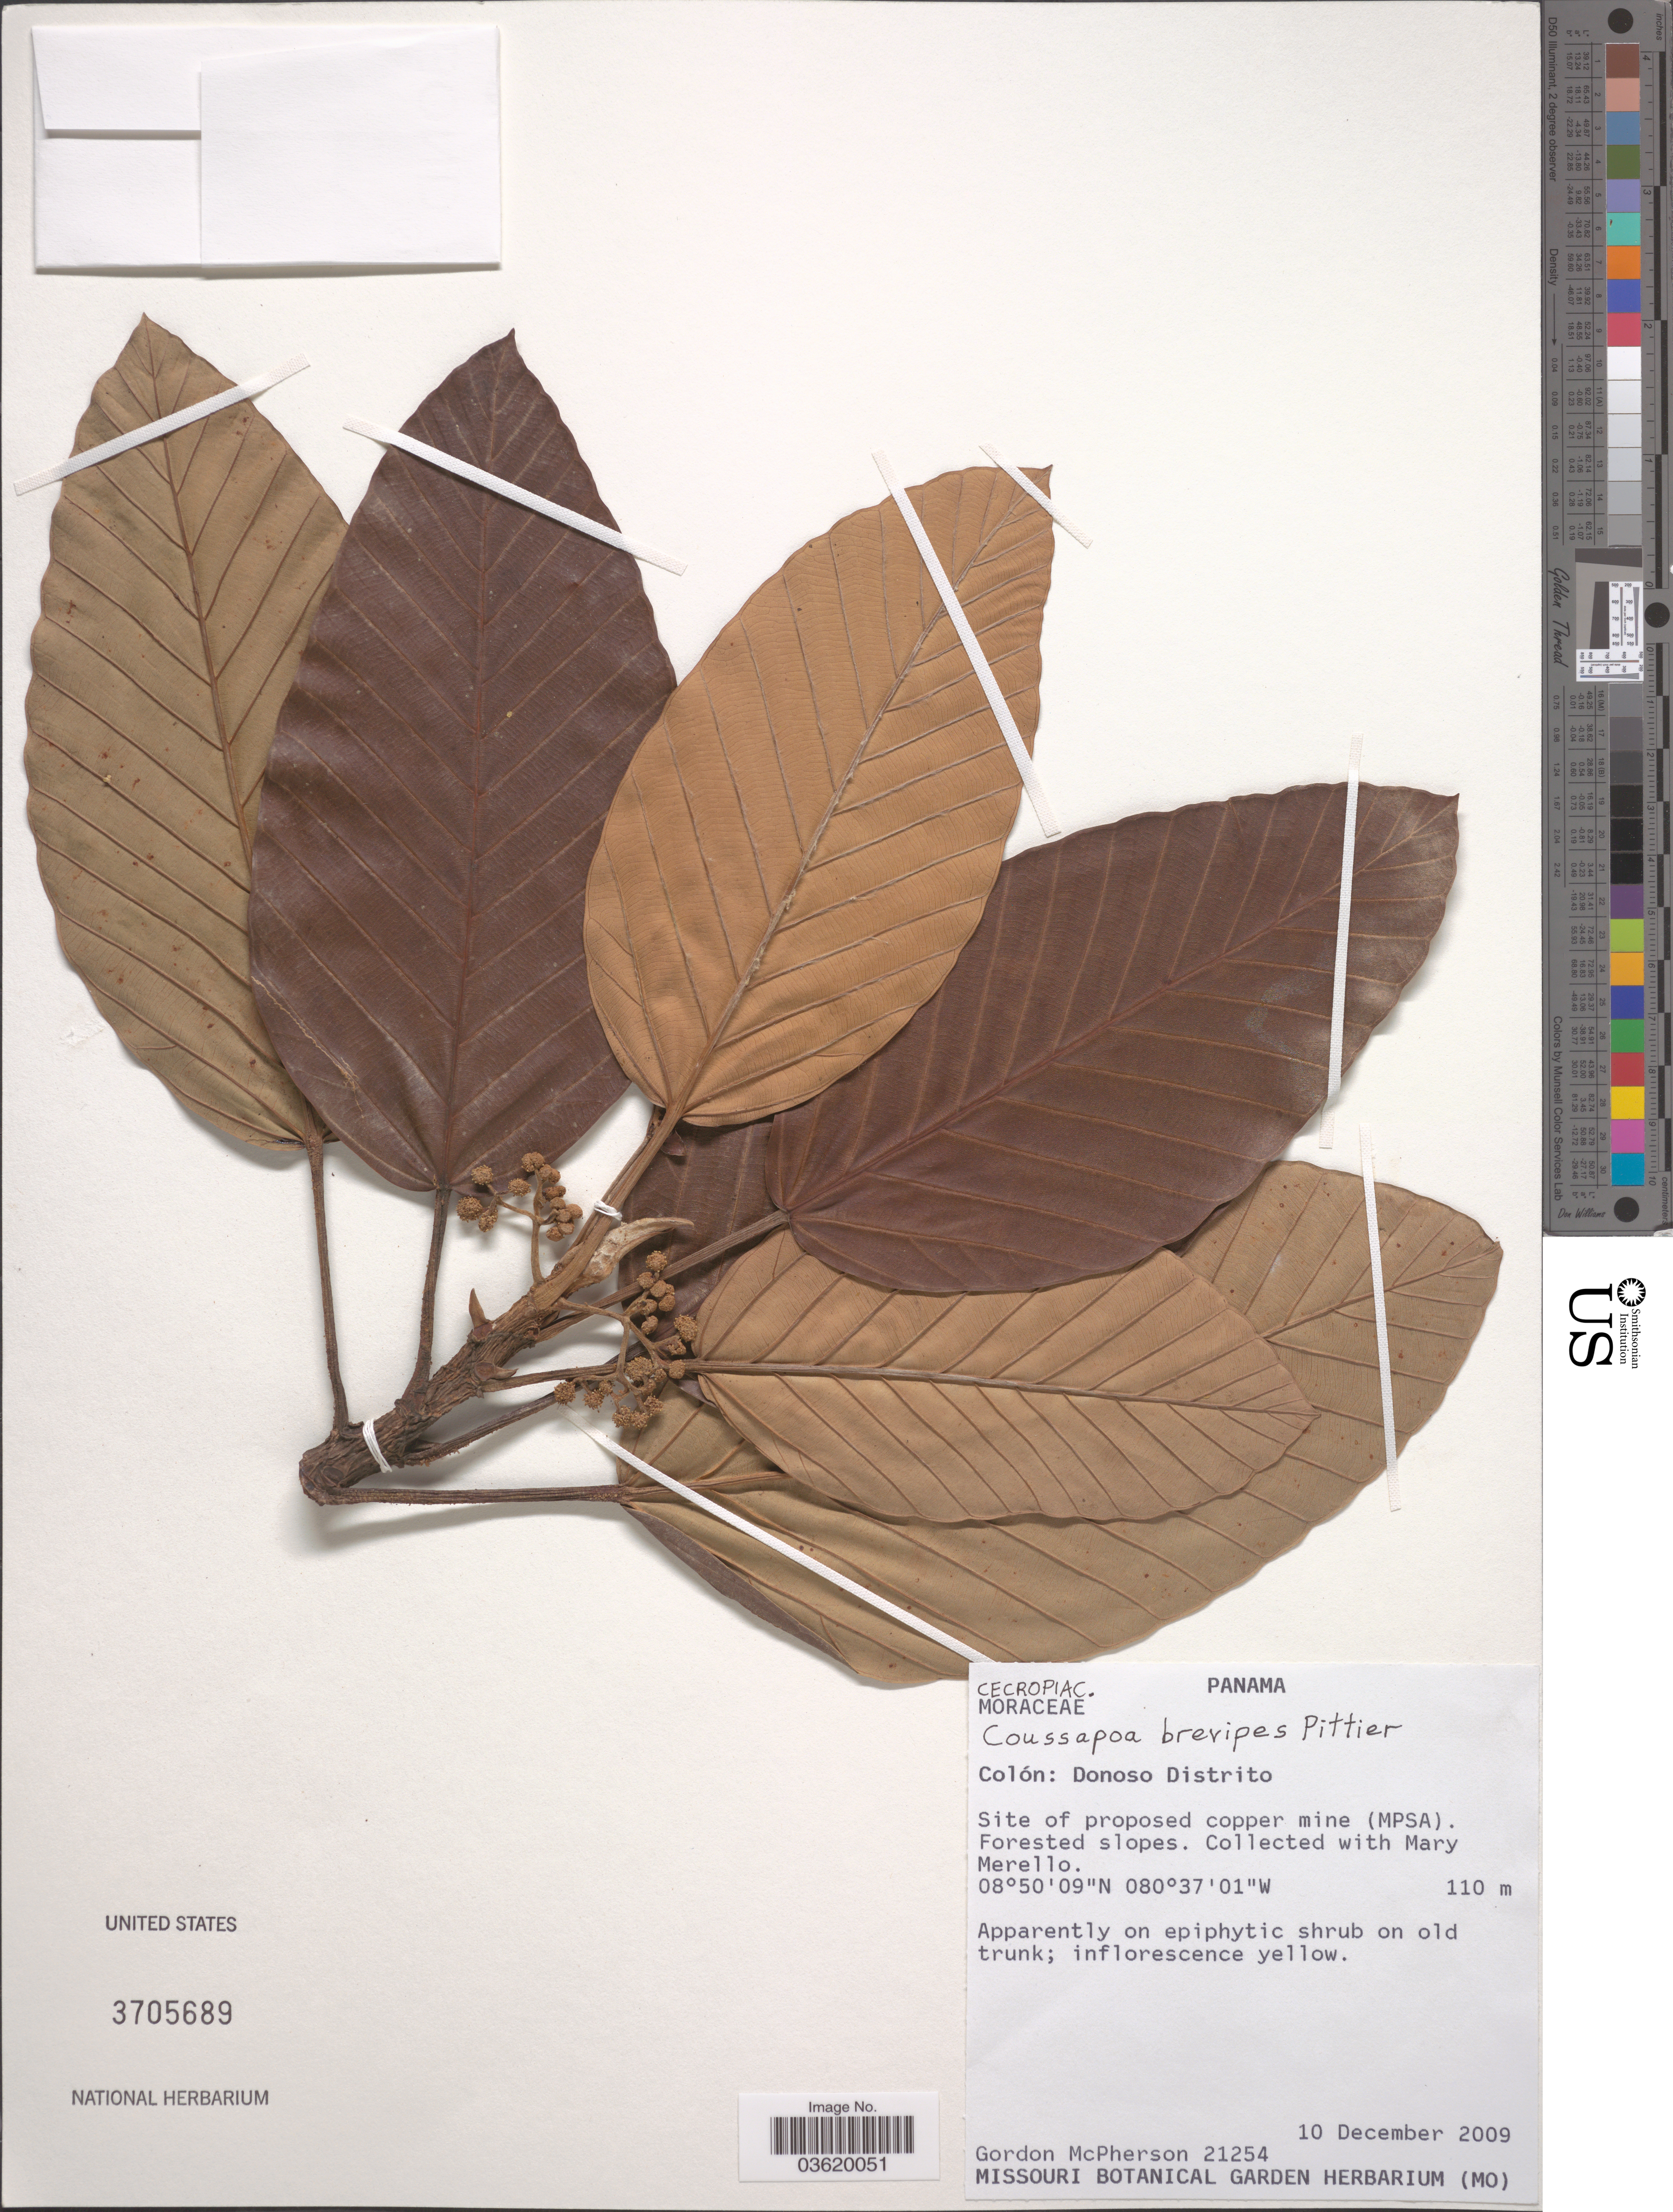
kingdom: Plantae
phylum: Tracheophyta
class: Magnoliopsida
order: Rosales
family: Urticaceae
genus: Coussapoa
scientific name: Coussapoa brevipes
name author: Pittier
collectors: G. D. McPherson & M. Merello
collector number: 21254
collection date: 2009-12-10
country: Panama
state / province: Colón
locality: Donoso Distrito.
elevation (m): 110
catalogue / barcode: US 3705689